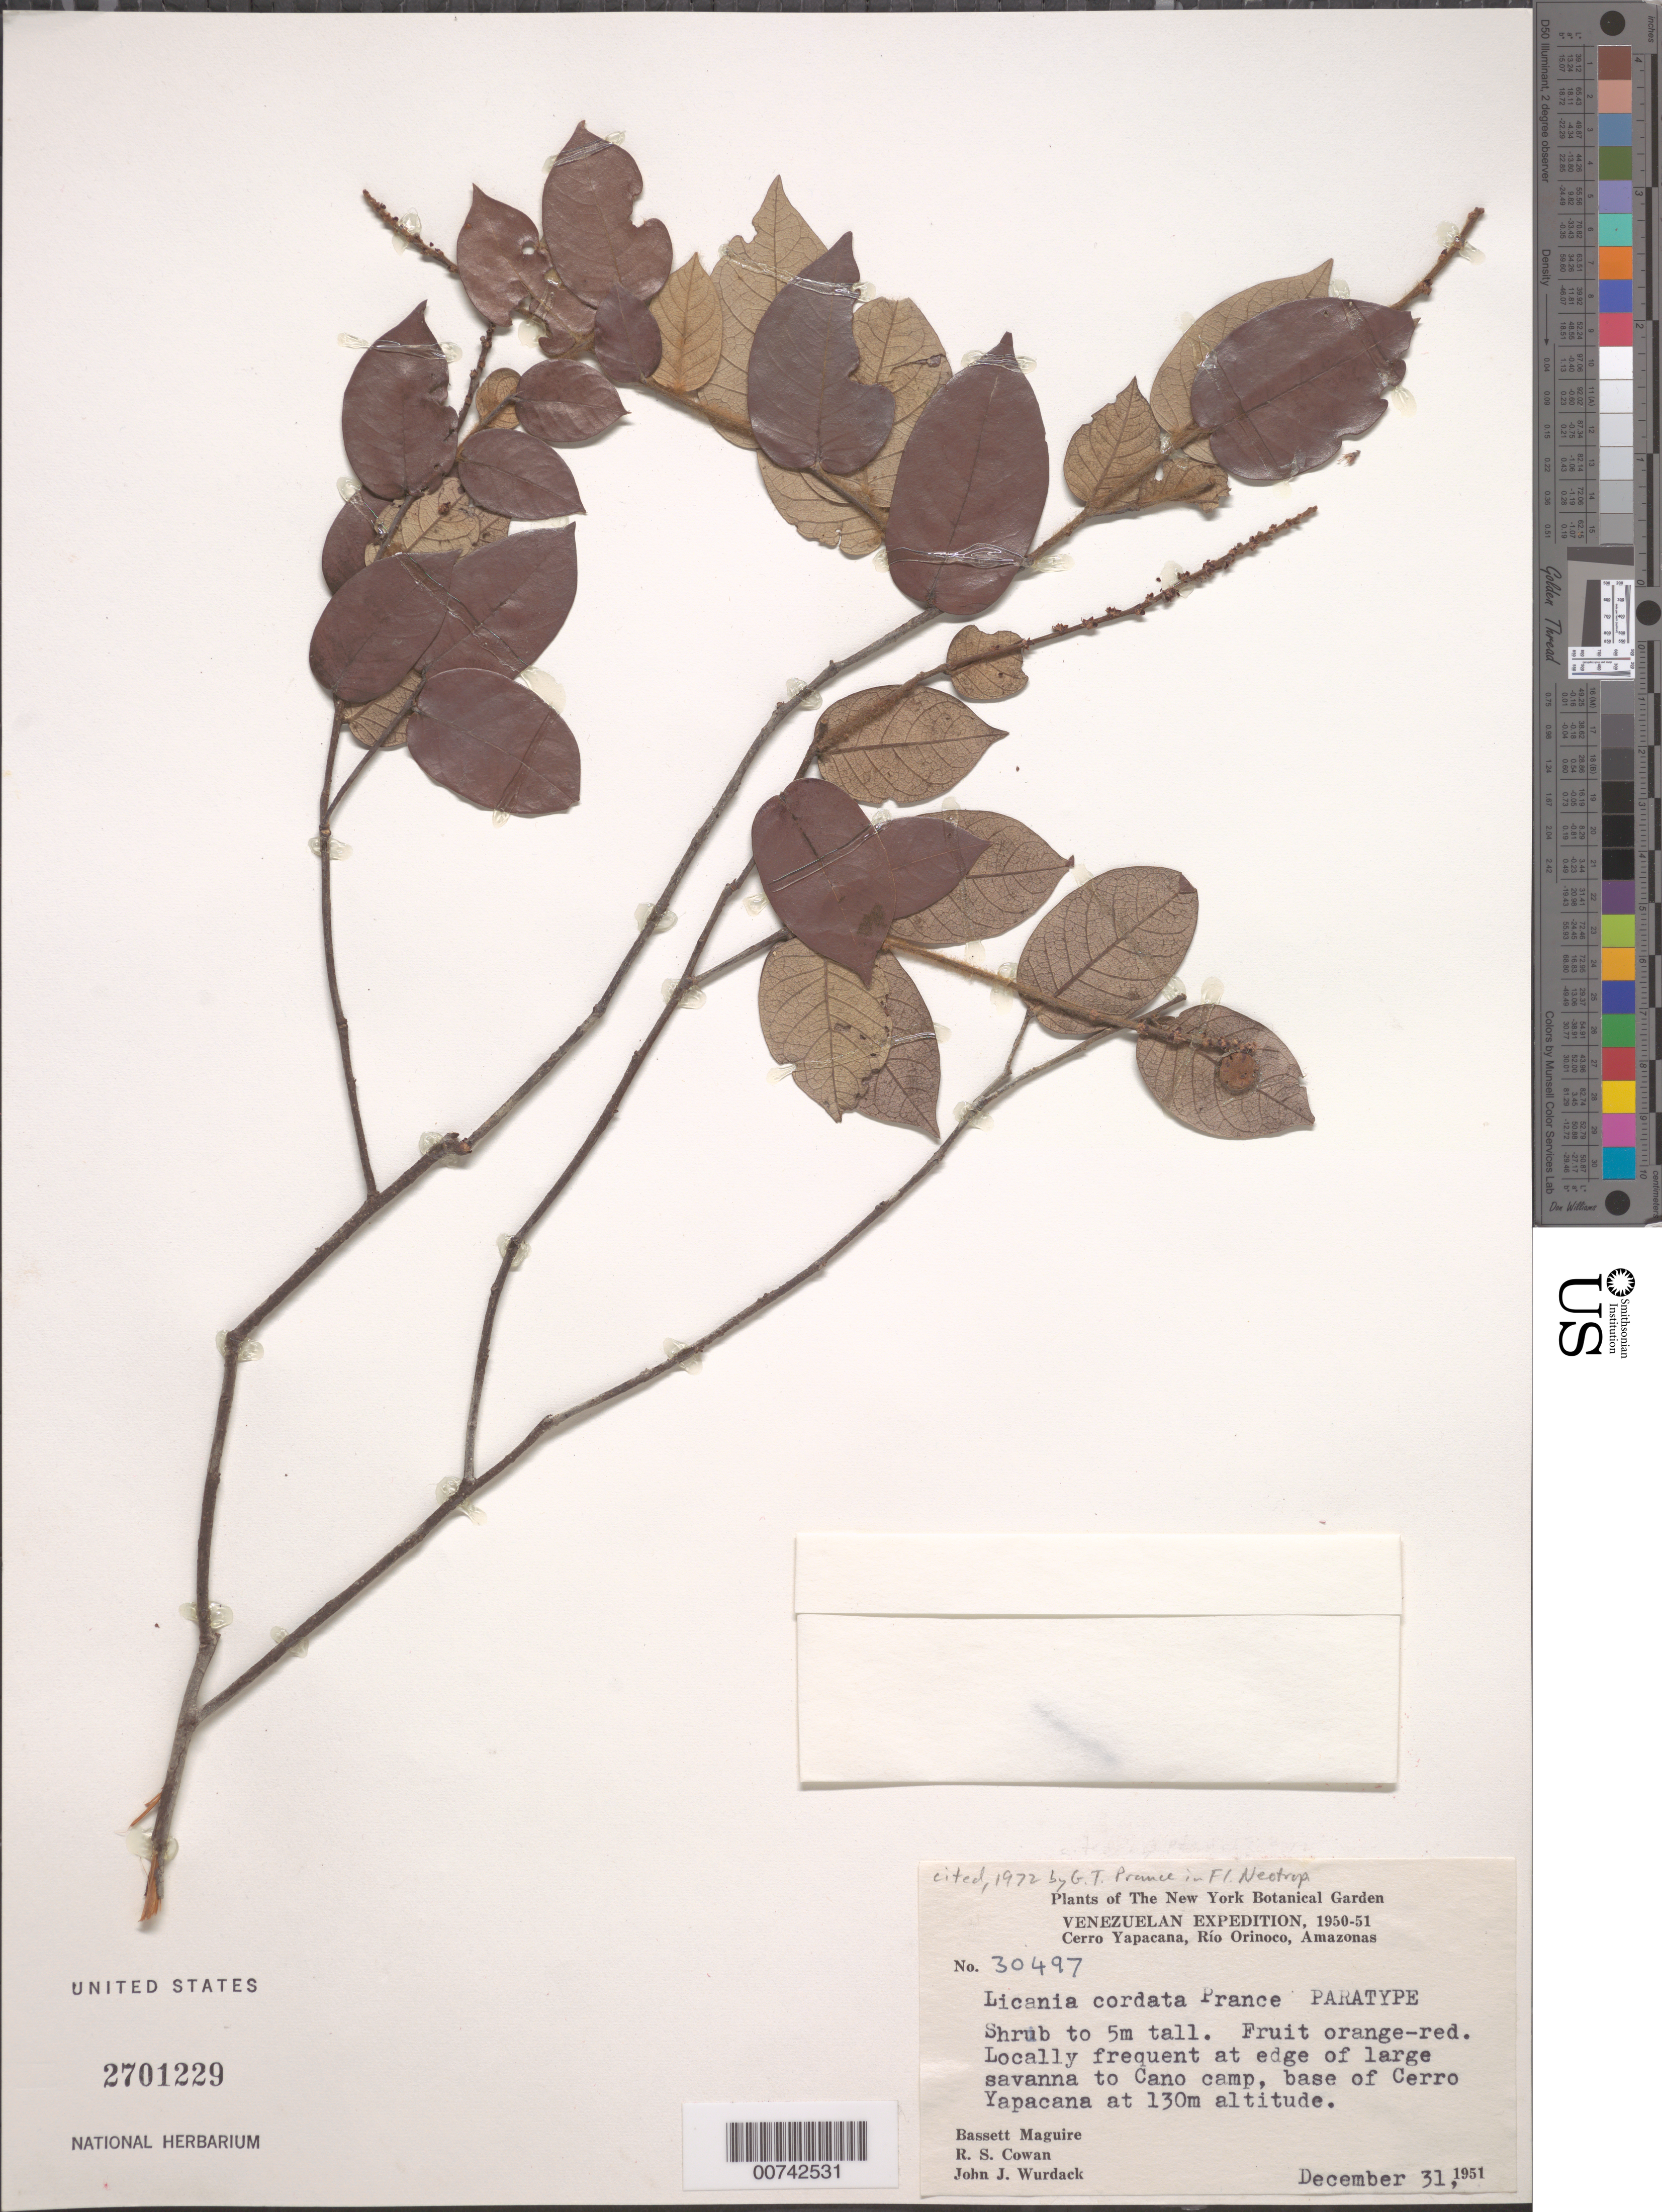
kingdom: Plantae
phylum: Tracheophyta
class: Magnoliopsida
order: Malpighiales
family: Chrysobalanaceae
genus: Licania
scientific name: Licania cordata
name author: Prance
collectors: B. Maguire, R. S. Cowan & J. J. Wurdack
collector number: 30497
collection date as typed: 31-Dec-50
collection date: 1950-12-31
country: Venezuela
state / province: Amazonas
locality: Cerro Yapacána, base of; savanna to Caño camp; Río Orinoco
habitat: Edge of large savanna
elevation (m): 130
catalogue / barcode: US 2701229